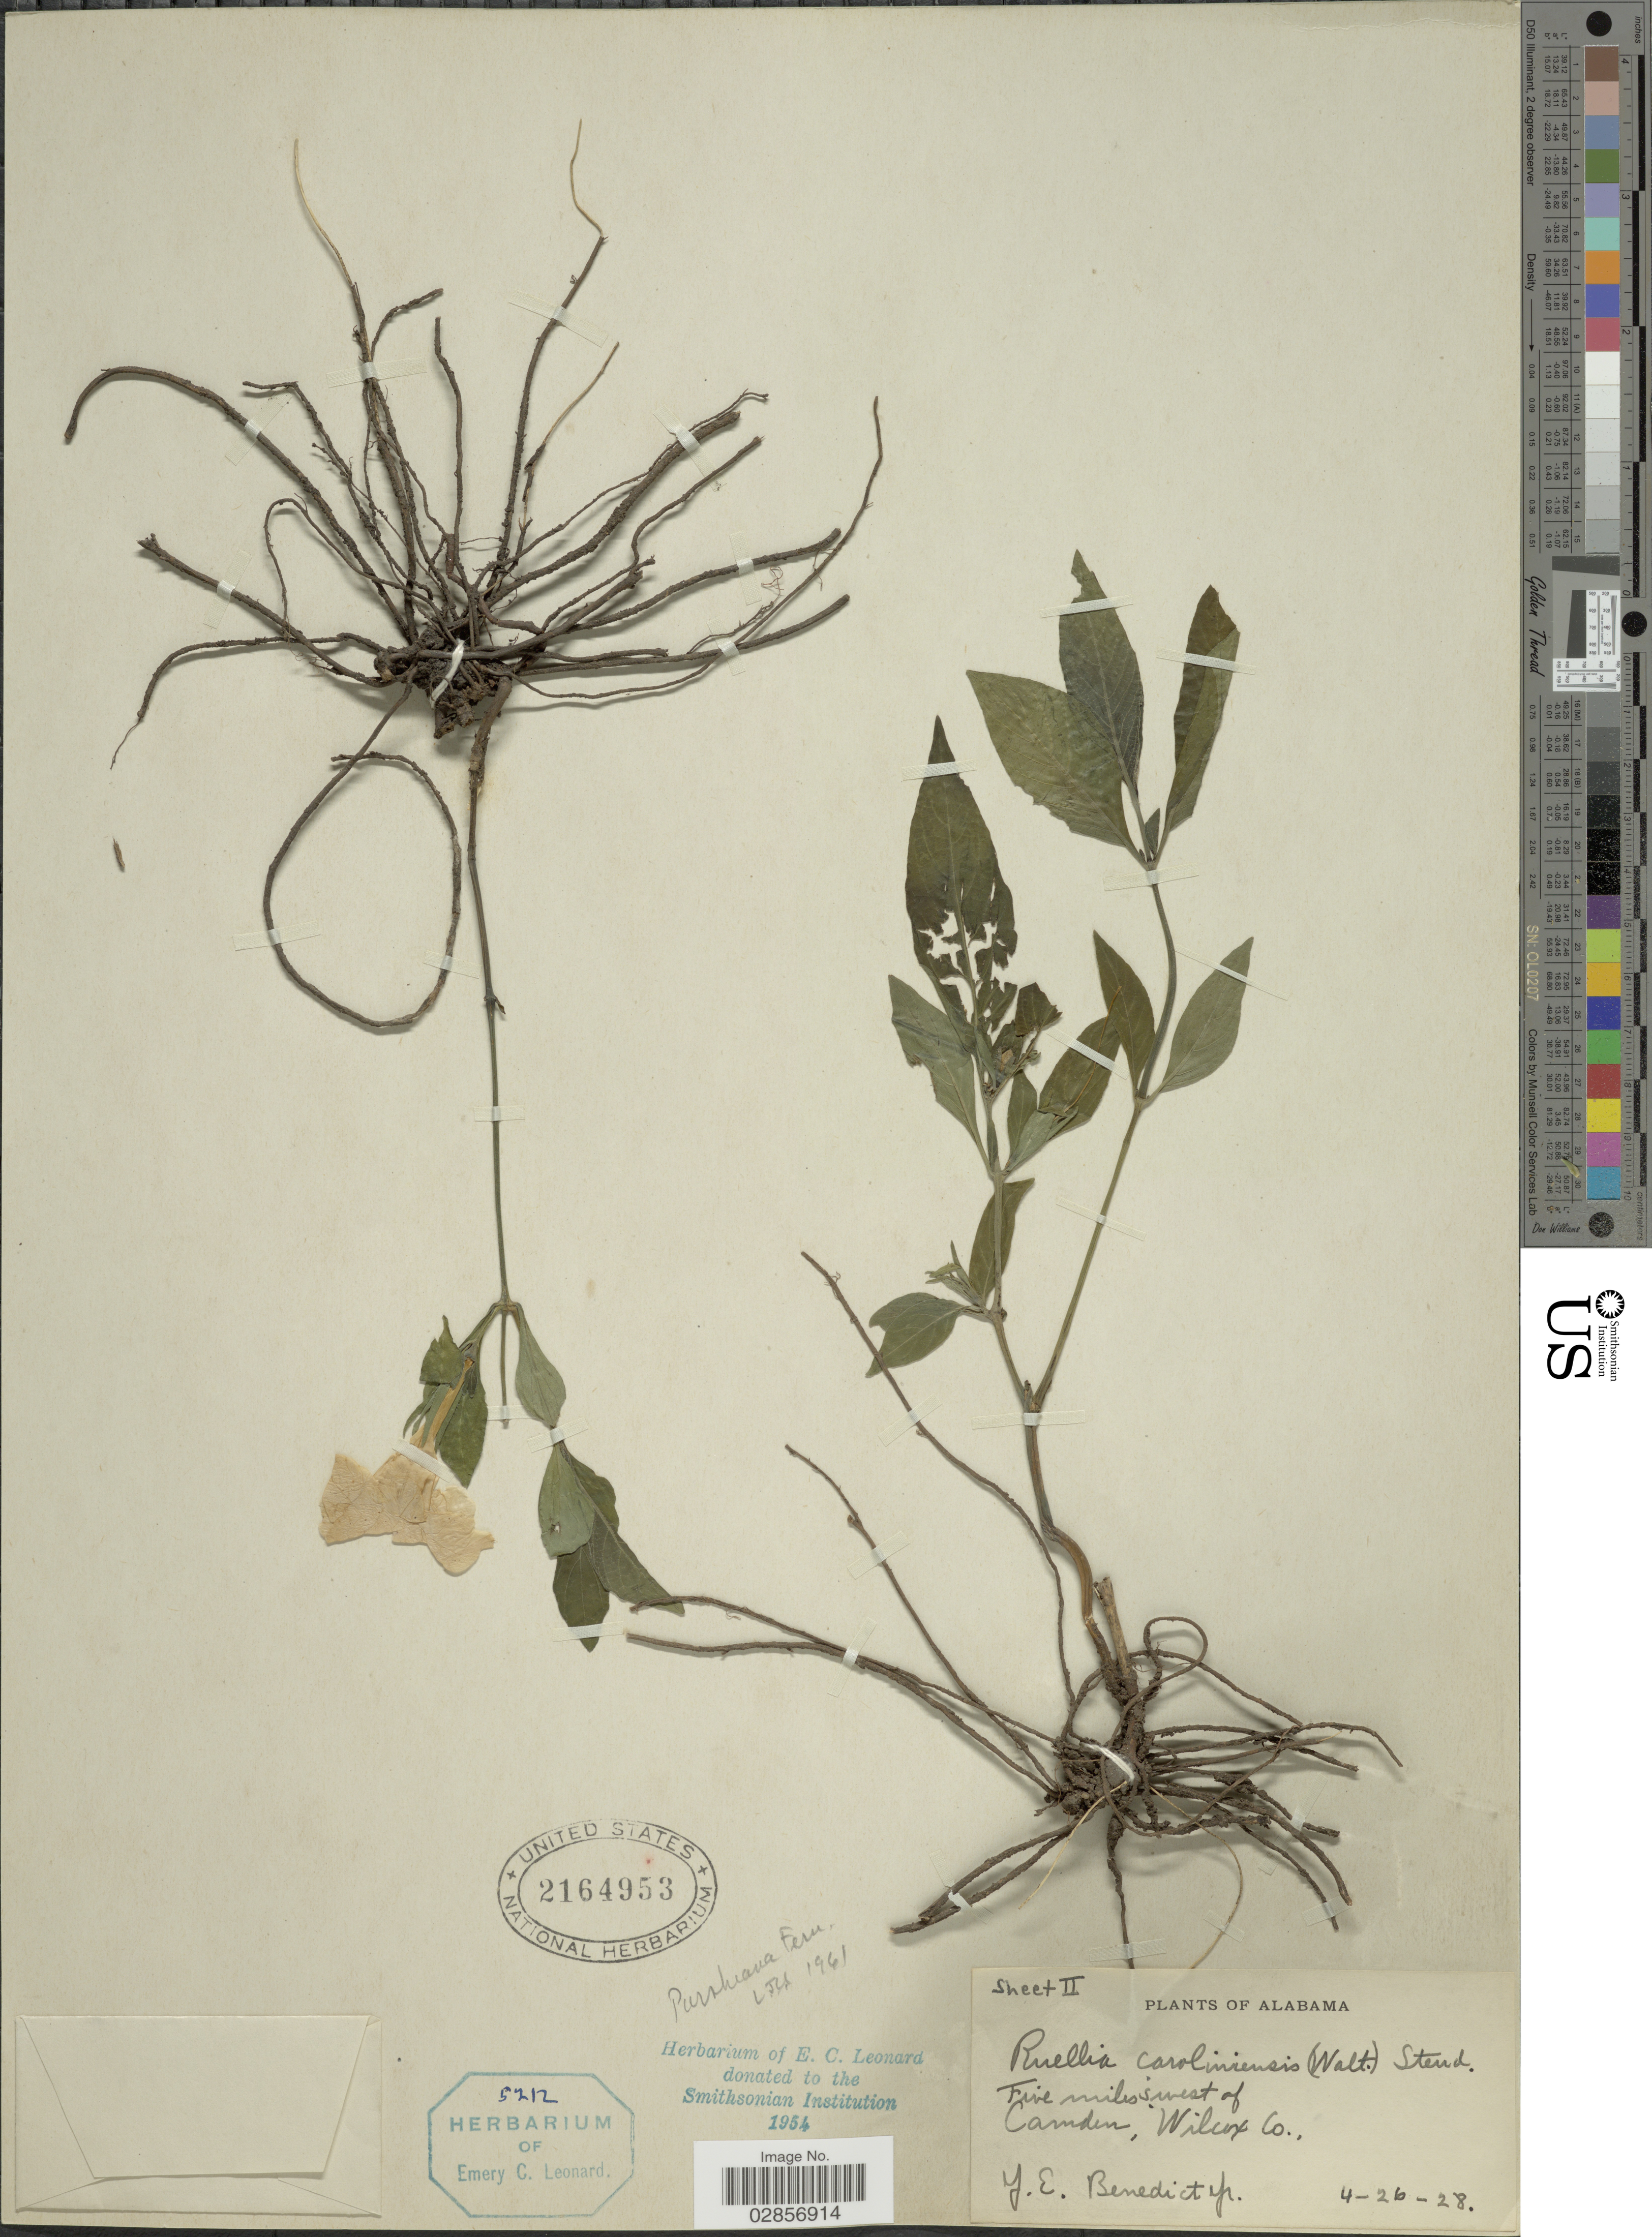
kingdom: Plantae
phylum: Tracheophyta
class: Magnoliopsida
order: Lamiales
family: Acanthaceae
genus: Ruellia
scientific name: Ruellia caroliniensis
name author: (J.F. Gmel.) Steud.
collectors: J. Benedict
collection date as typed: Transcribed d/m/y: 26/4/28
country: United States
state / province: Alabama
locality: Five miles west of Camden, Wilcox Co.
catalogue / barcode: US 2164953